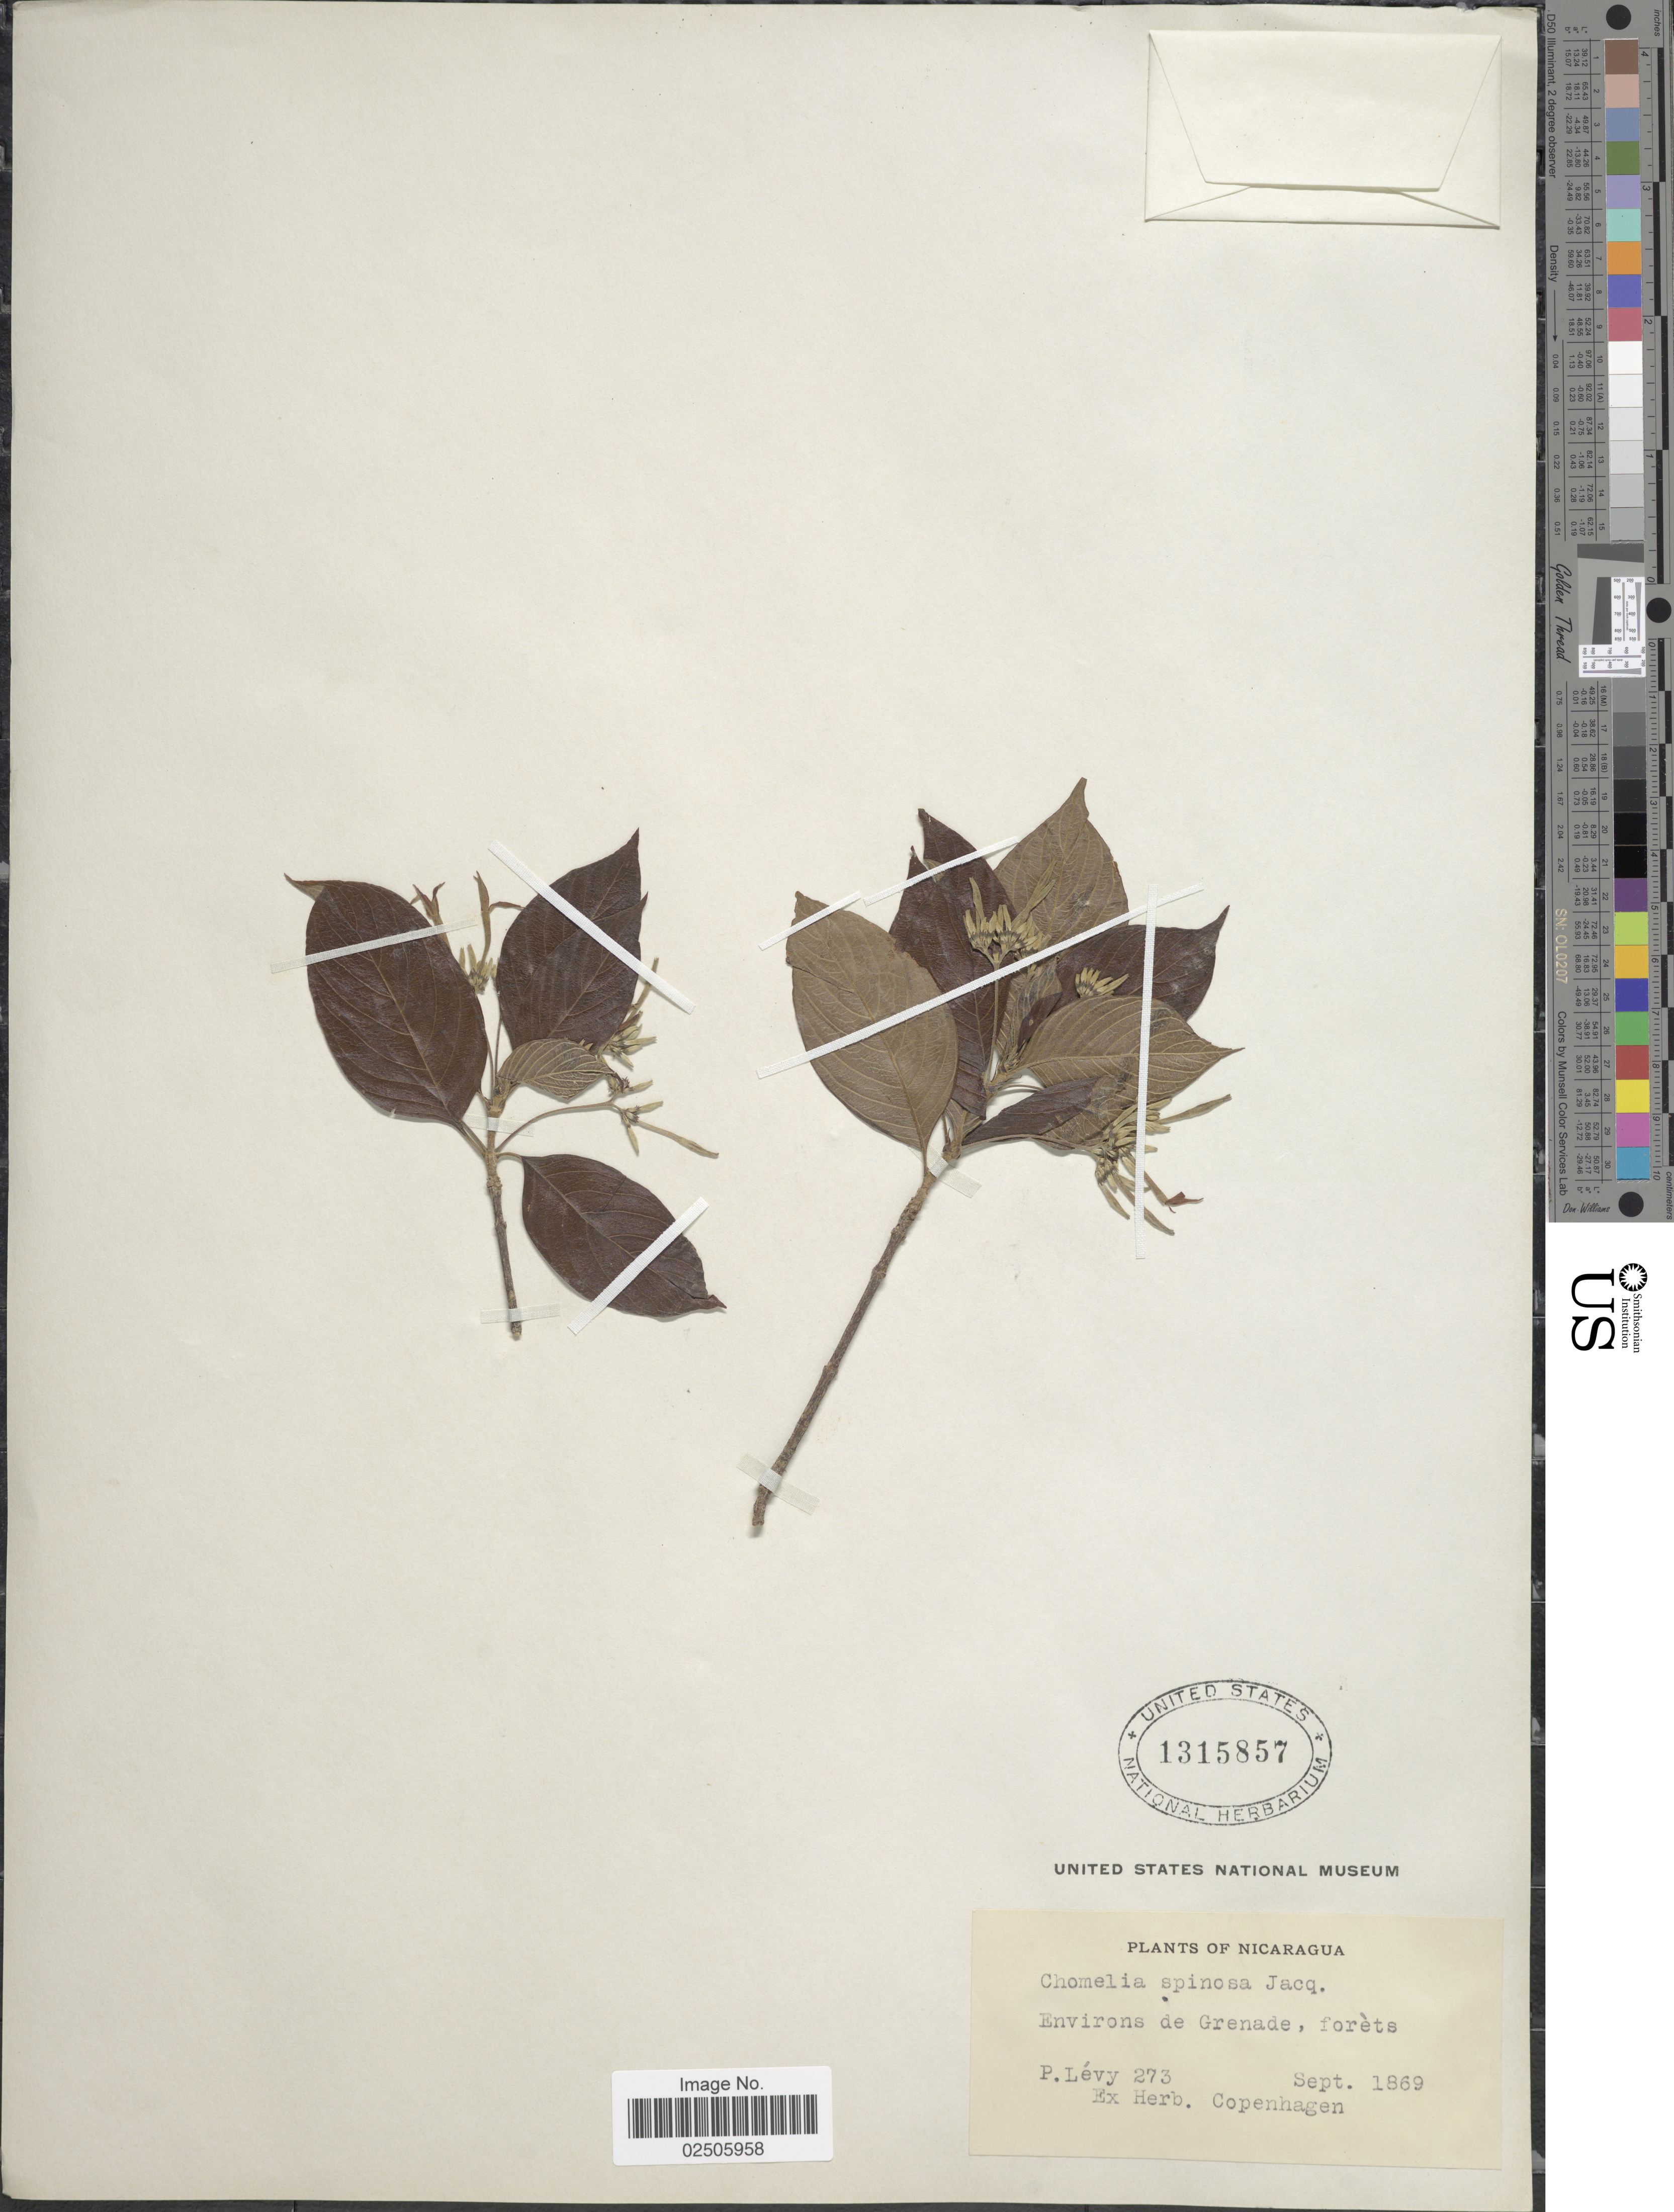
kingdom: Plantae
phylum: Tracheophyta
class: Magnoliopsida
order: Gentianales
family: Rubiaceae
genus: Chomelia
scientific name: Chomelia spinosa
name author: Jacq.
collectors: P. Lévy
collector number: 273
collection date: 1869-09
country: Nicaragua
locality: Environs de Grenade, forets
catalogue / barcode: US 1315857